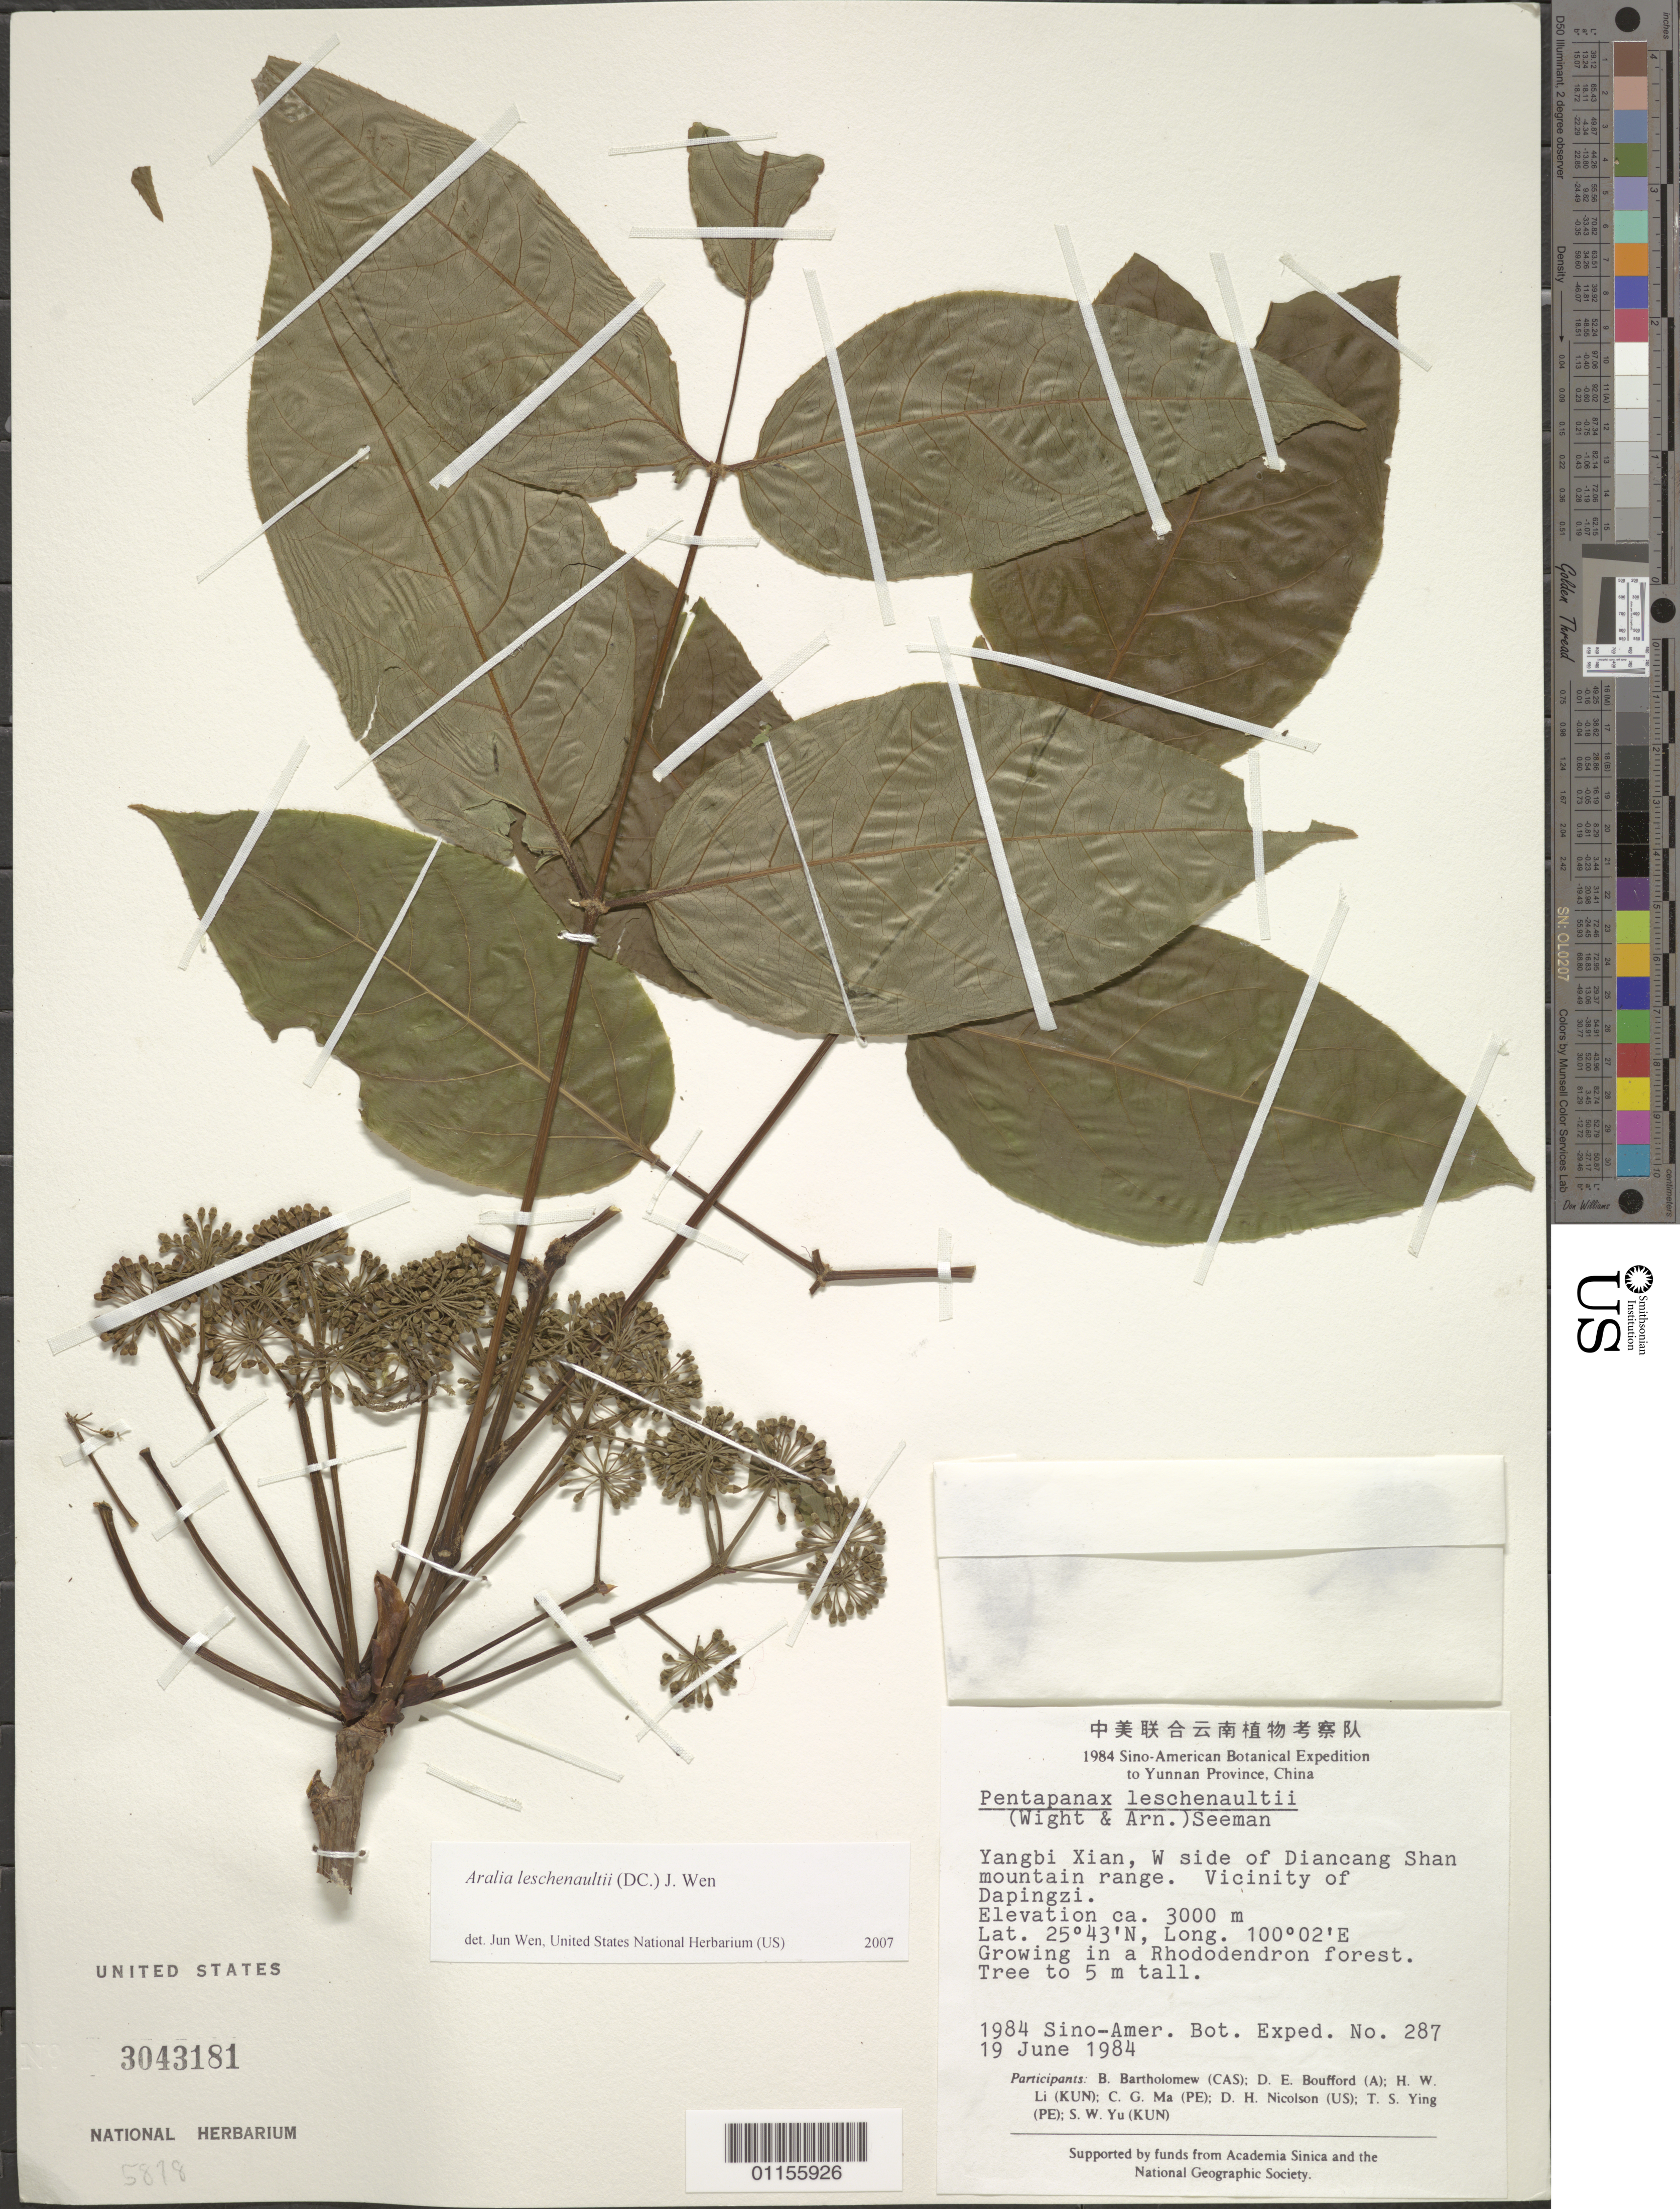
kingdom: Plantae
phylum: Tracheophyta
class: Magnoliopsida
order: Apiales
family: Araliaceae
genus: Aralia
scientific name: Aralia leschenaultii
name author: (DC.) J. Wen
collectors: B. M. Bartholomew, D. E. Boufford, H. W. Li, C. Ma, D. H. Nicolson, T. Ying & S. Yu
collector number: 287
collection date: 1984-06-19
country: China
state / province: Yunnan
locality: Yangbi Xian, W side of Diancang Shan Mt Range. Vicinity of Dapingzi.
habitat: Tree, growing in a Rhododendron forest.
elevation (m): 3000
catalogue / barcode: US 3043181